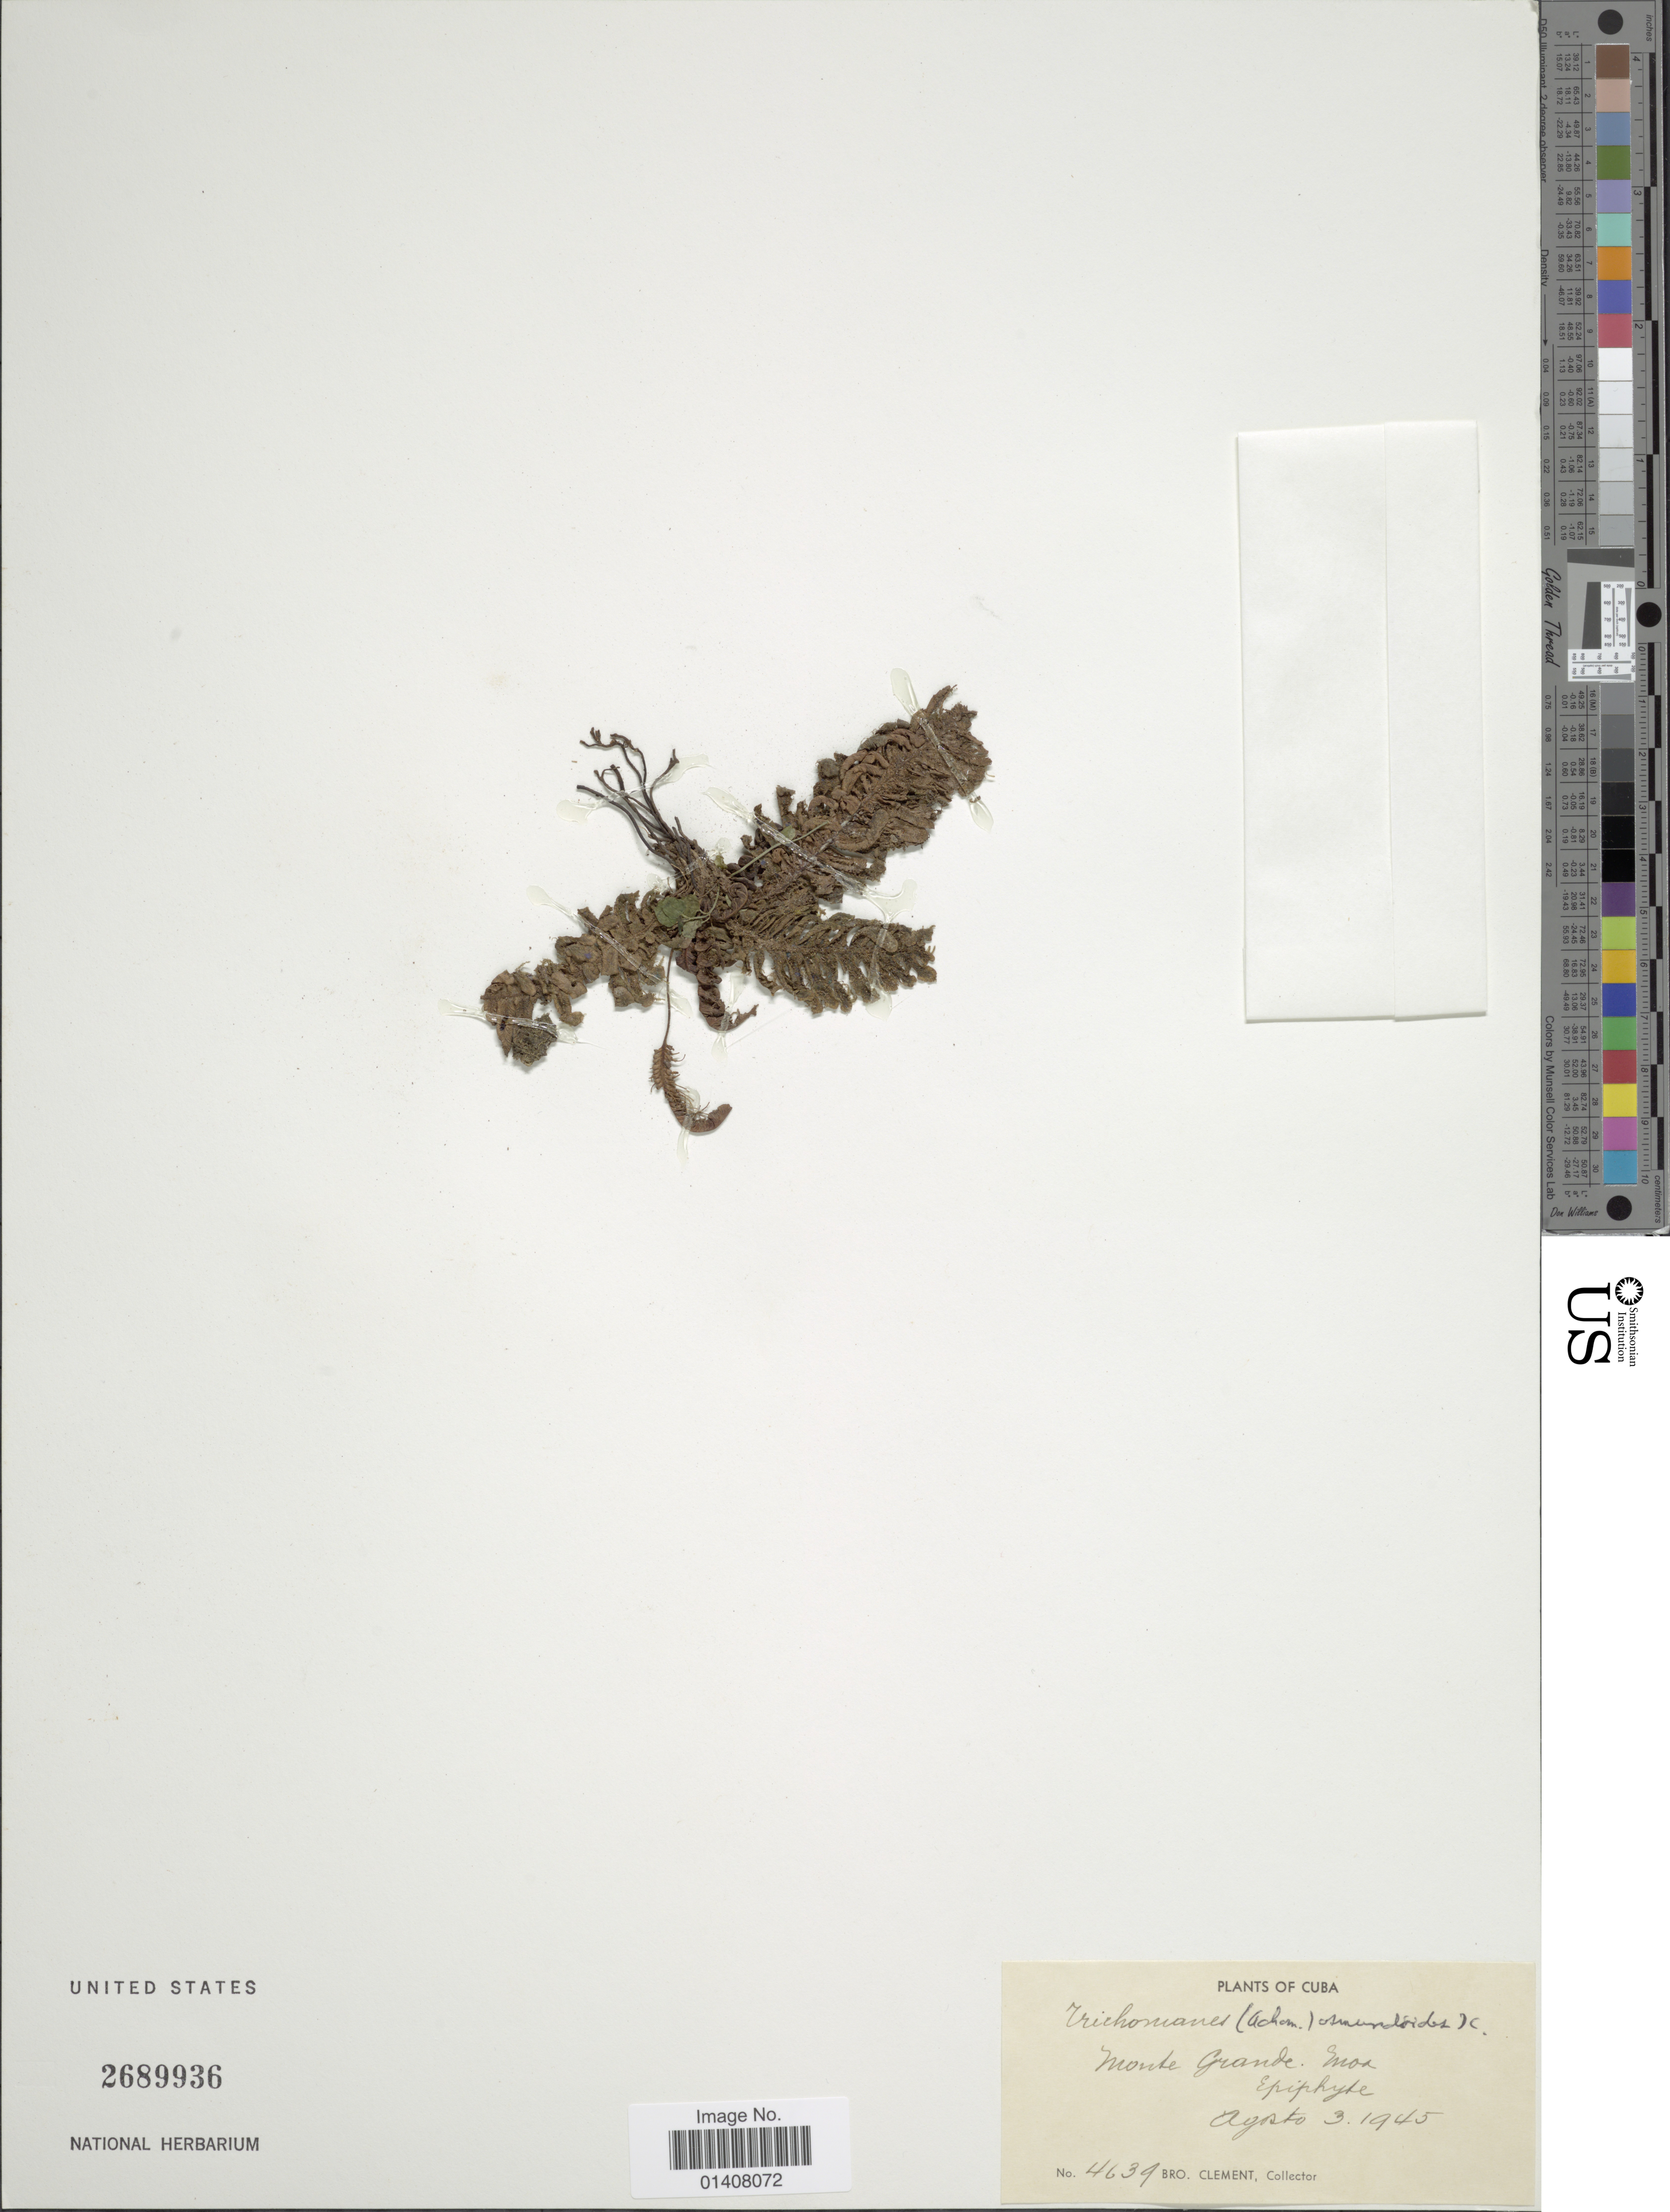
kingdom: Plantae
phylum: Tracheophyta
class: Polypodiopsida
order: Hymenophyllales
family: Hymenophyllaceae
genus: Trichomanes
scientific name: Trichomanes osmundoides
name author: DC. ex Poir.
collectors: B. Clement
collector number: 4639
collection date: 1945-08-03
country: Cuba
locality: Monte Grande, Moa Pepiphyte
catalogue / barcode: US 2689936